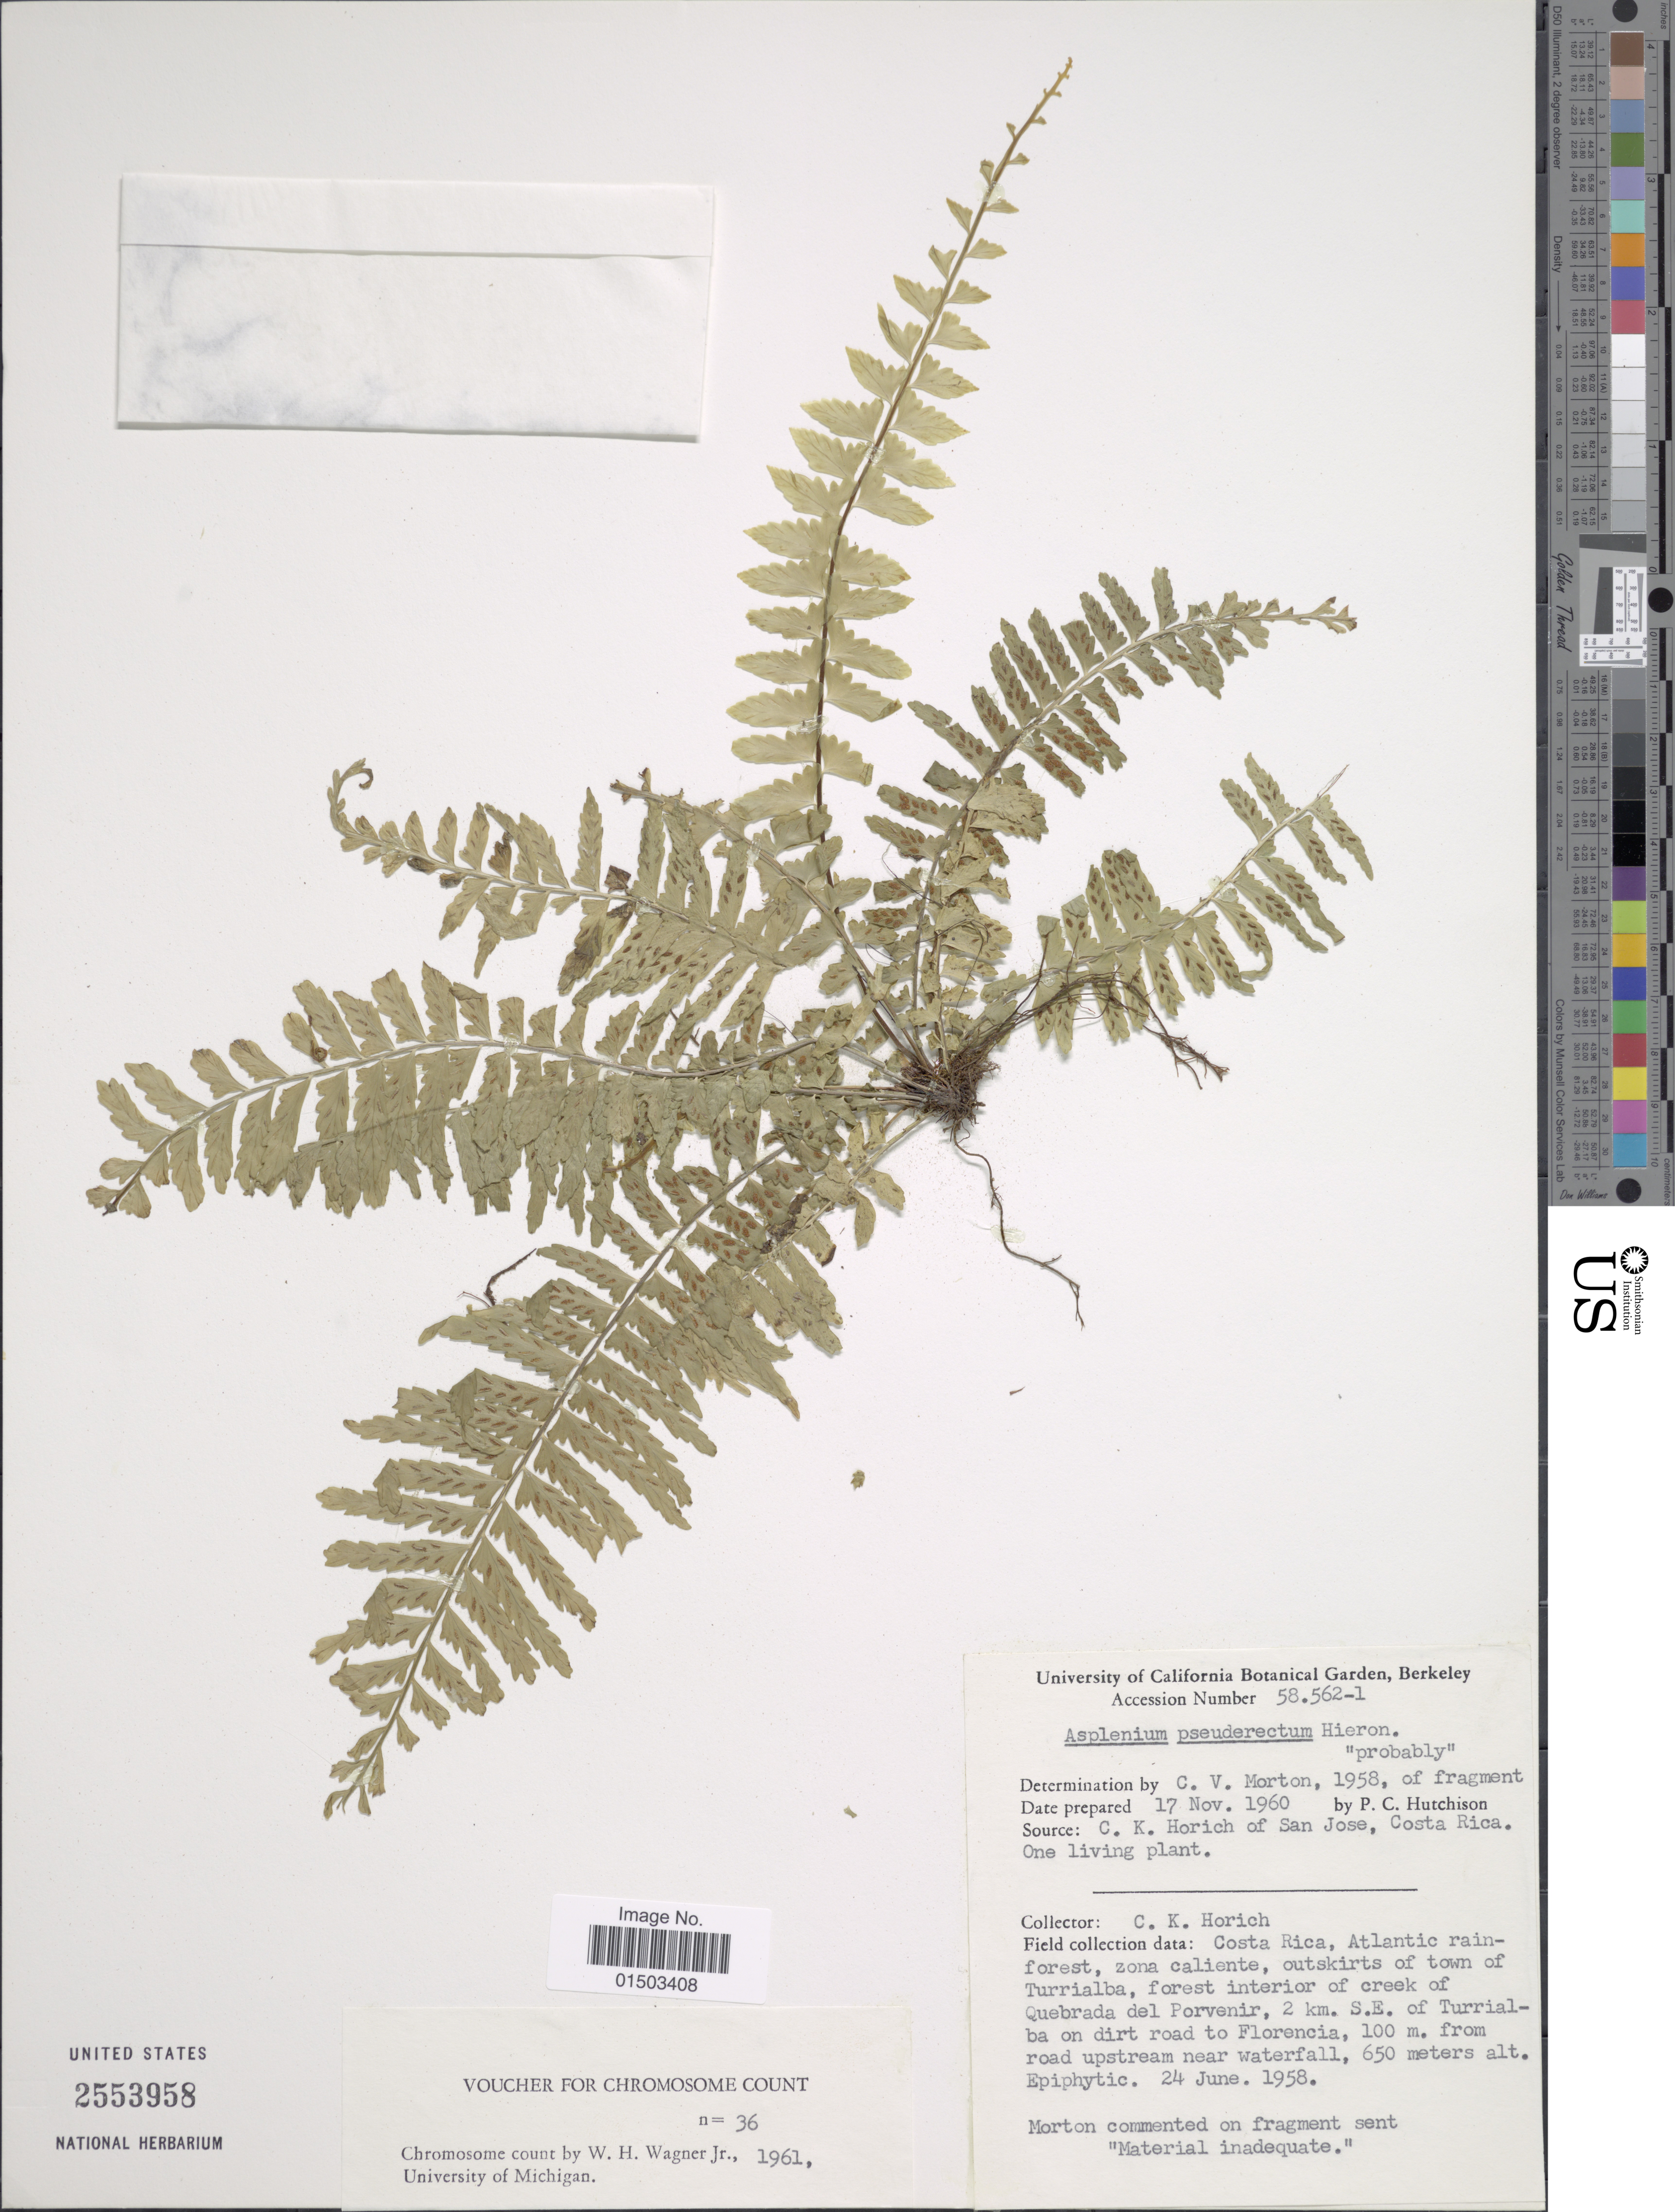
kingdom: Plantae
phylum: Tracheophyta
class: Polypodiopsida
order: Polypodiales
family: Aspleniaceae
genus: Asplenium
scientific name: Asplenium pseuderectum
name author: Hieron.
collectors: P. C. Hutchison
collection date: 1960-11-17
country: United States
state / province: California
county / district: Alameda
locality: University of California Botanical Garden, Berkeley, Accession Number 58.562-1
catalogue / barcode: US 2553958